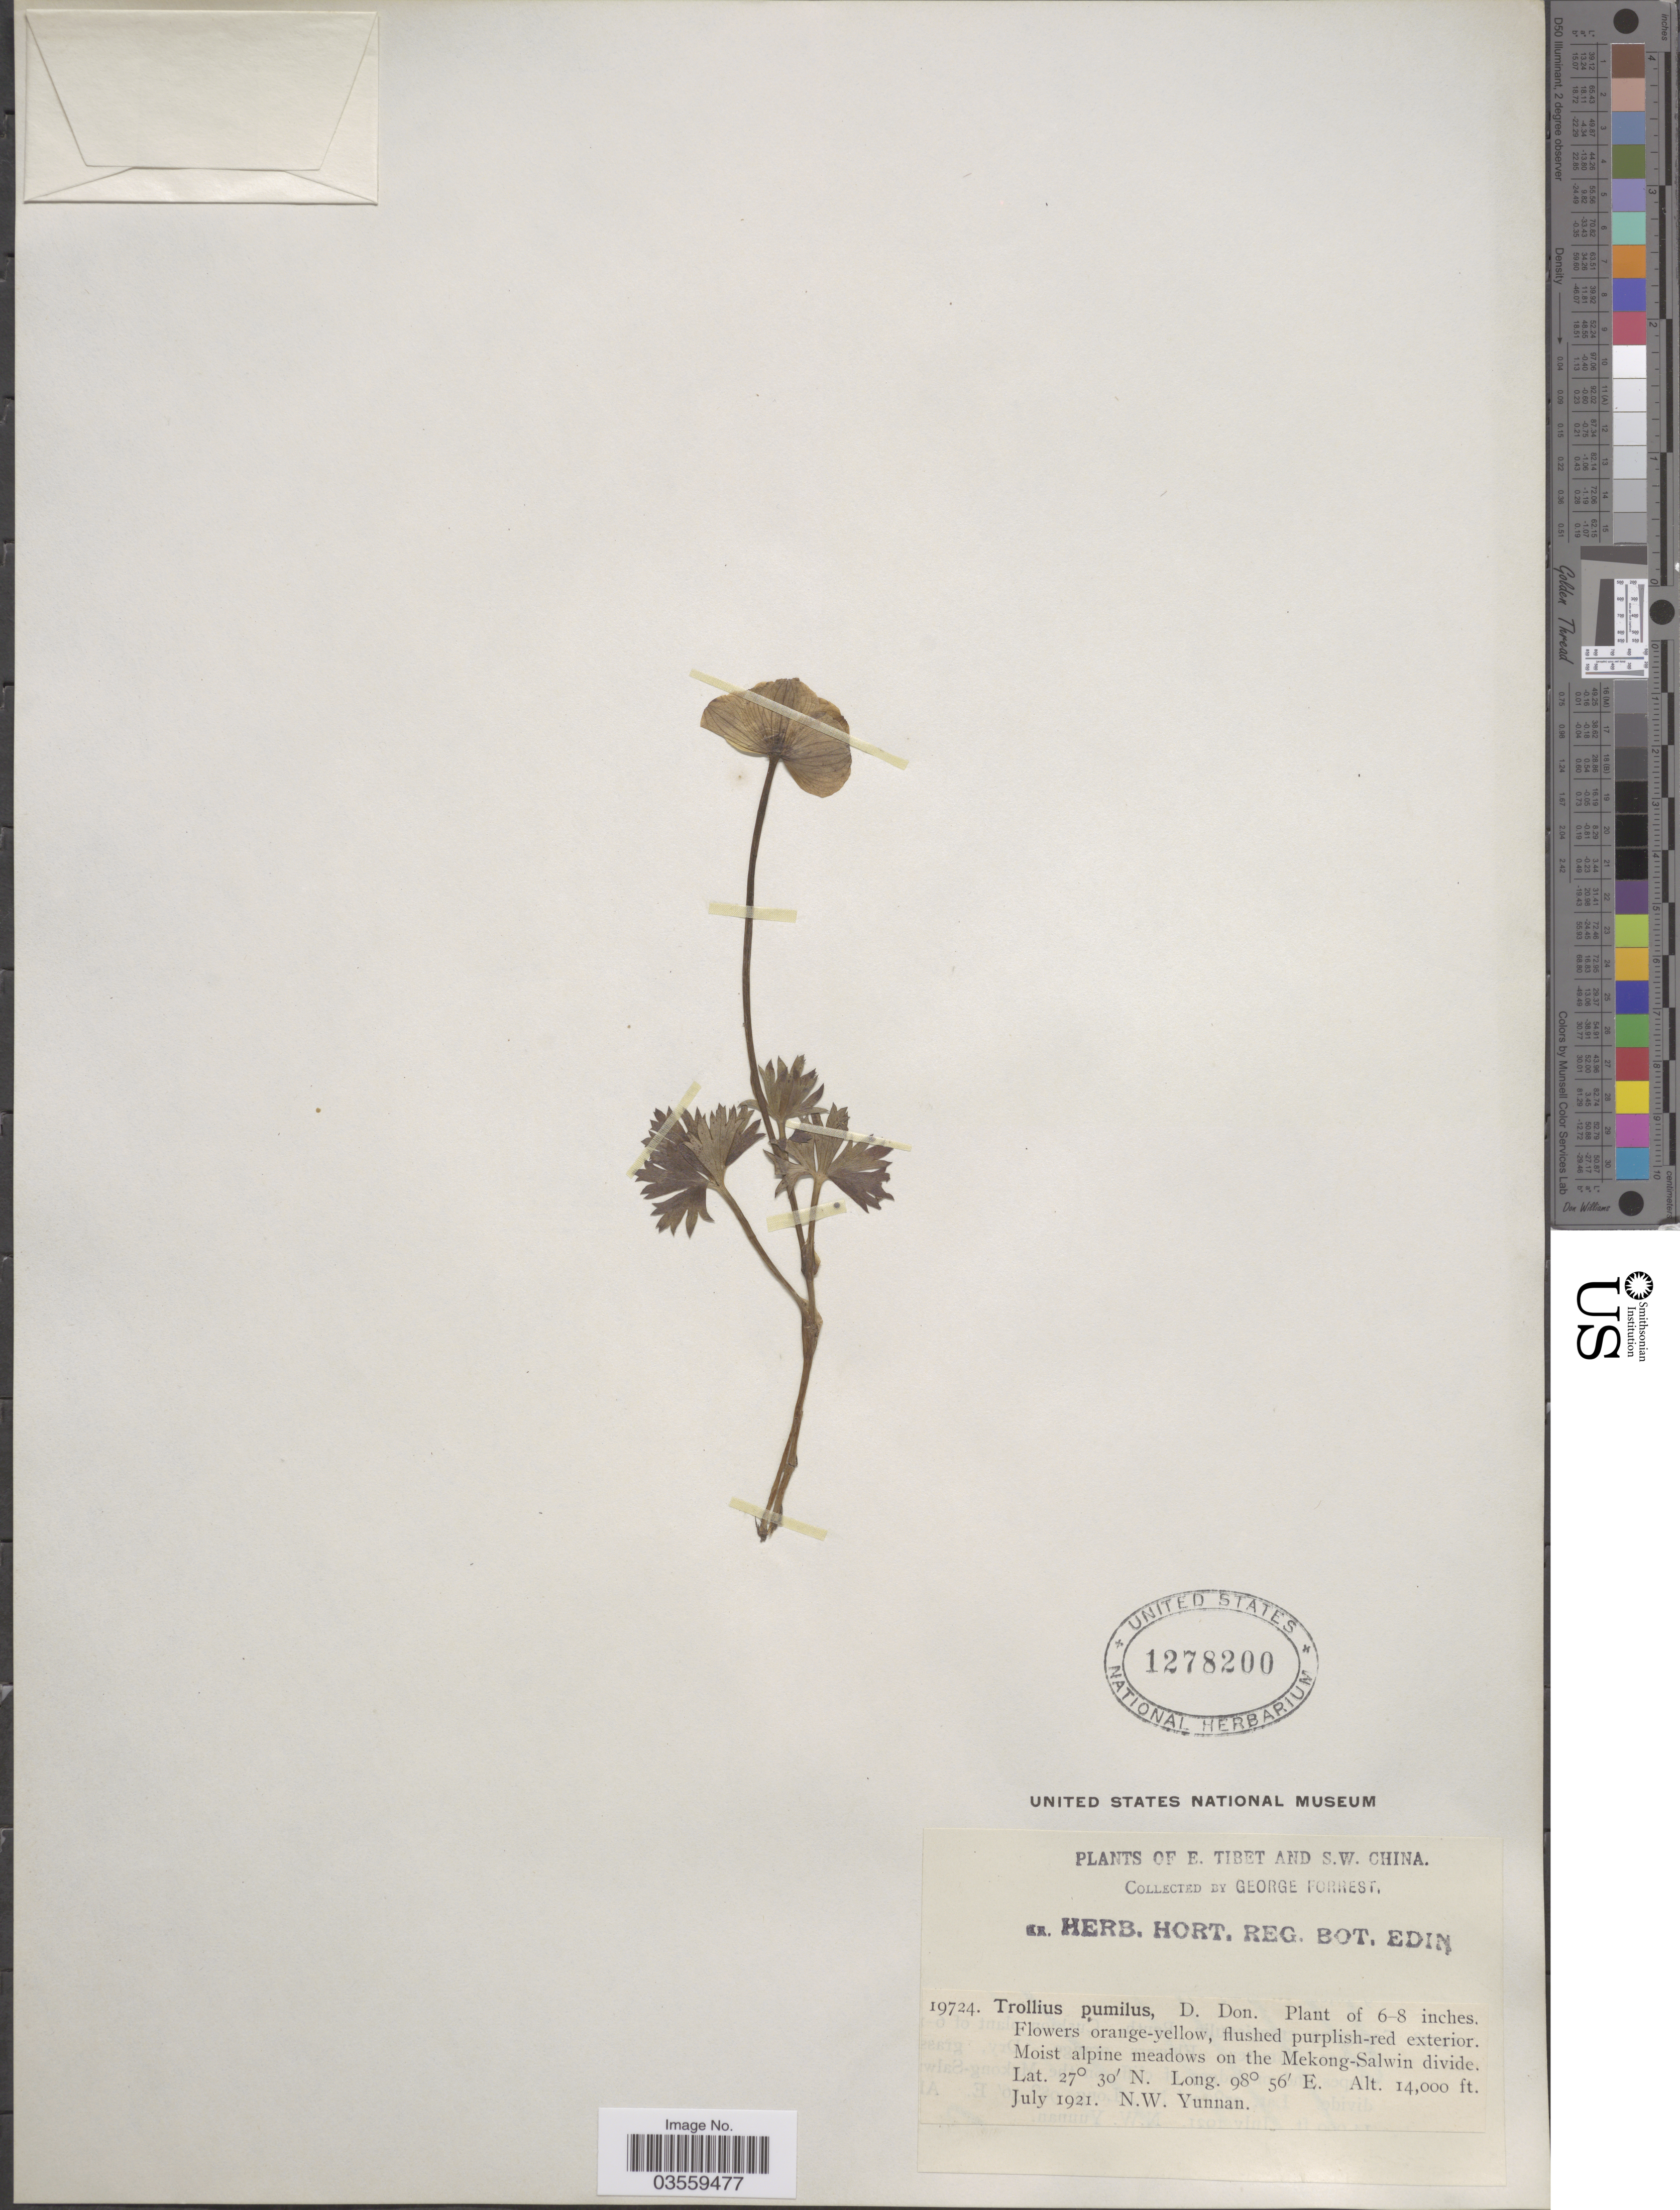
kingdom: Plantae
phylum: Tracheophyta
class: Magnoliopsida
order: Ranunculales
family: Ranunculaceae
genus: Trollius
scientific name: Trollius pumilus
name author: D. Don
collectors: G. Forrest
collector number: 19724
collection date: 1921-07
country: China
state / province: Yunnan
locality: E. Tibet and S.W. China. Moist alpine meadows on the Mekong-Salwin divide. N.W. Yunnan.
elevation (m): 4267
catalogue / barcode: US 1278200